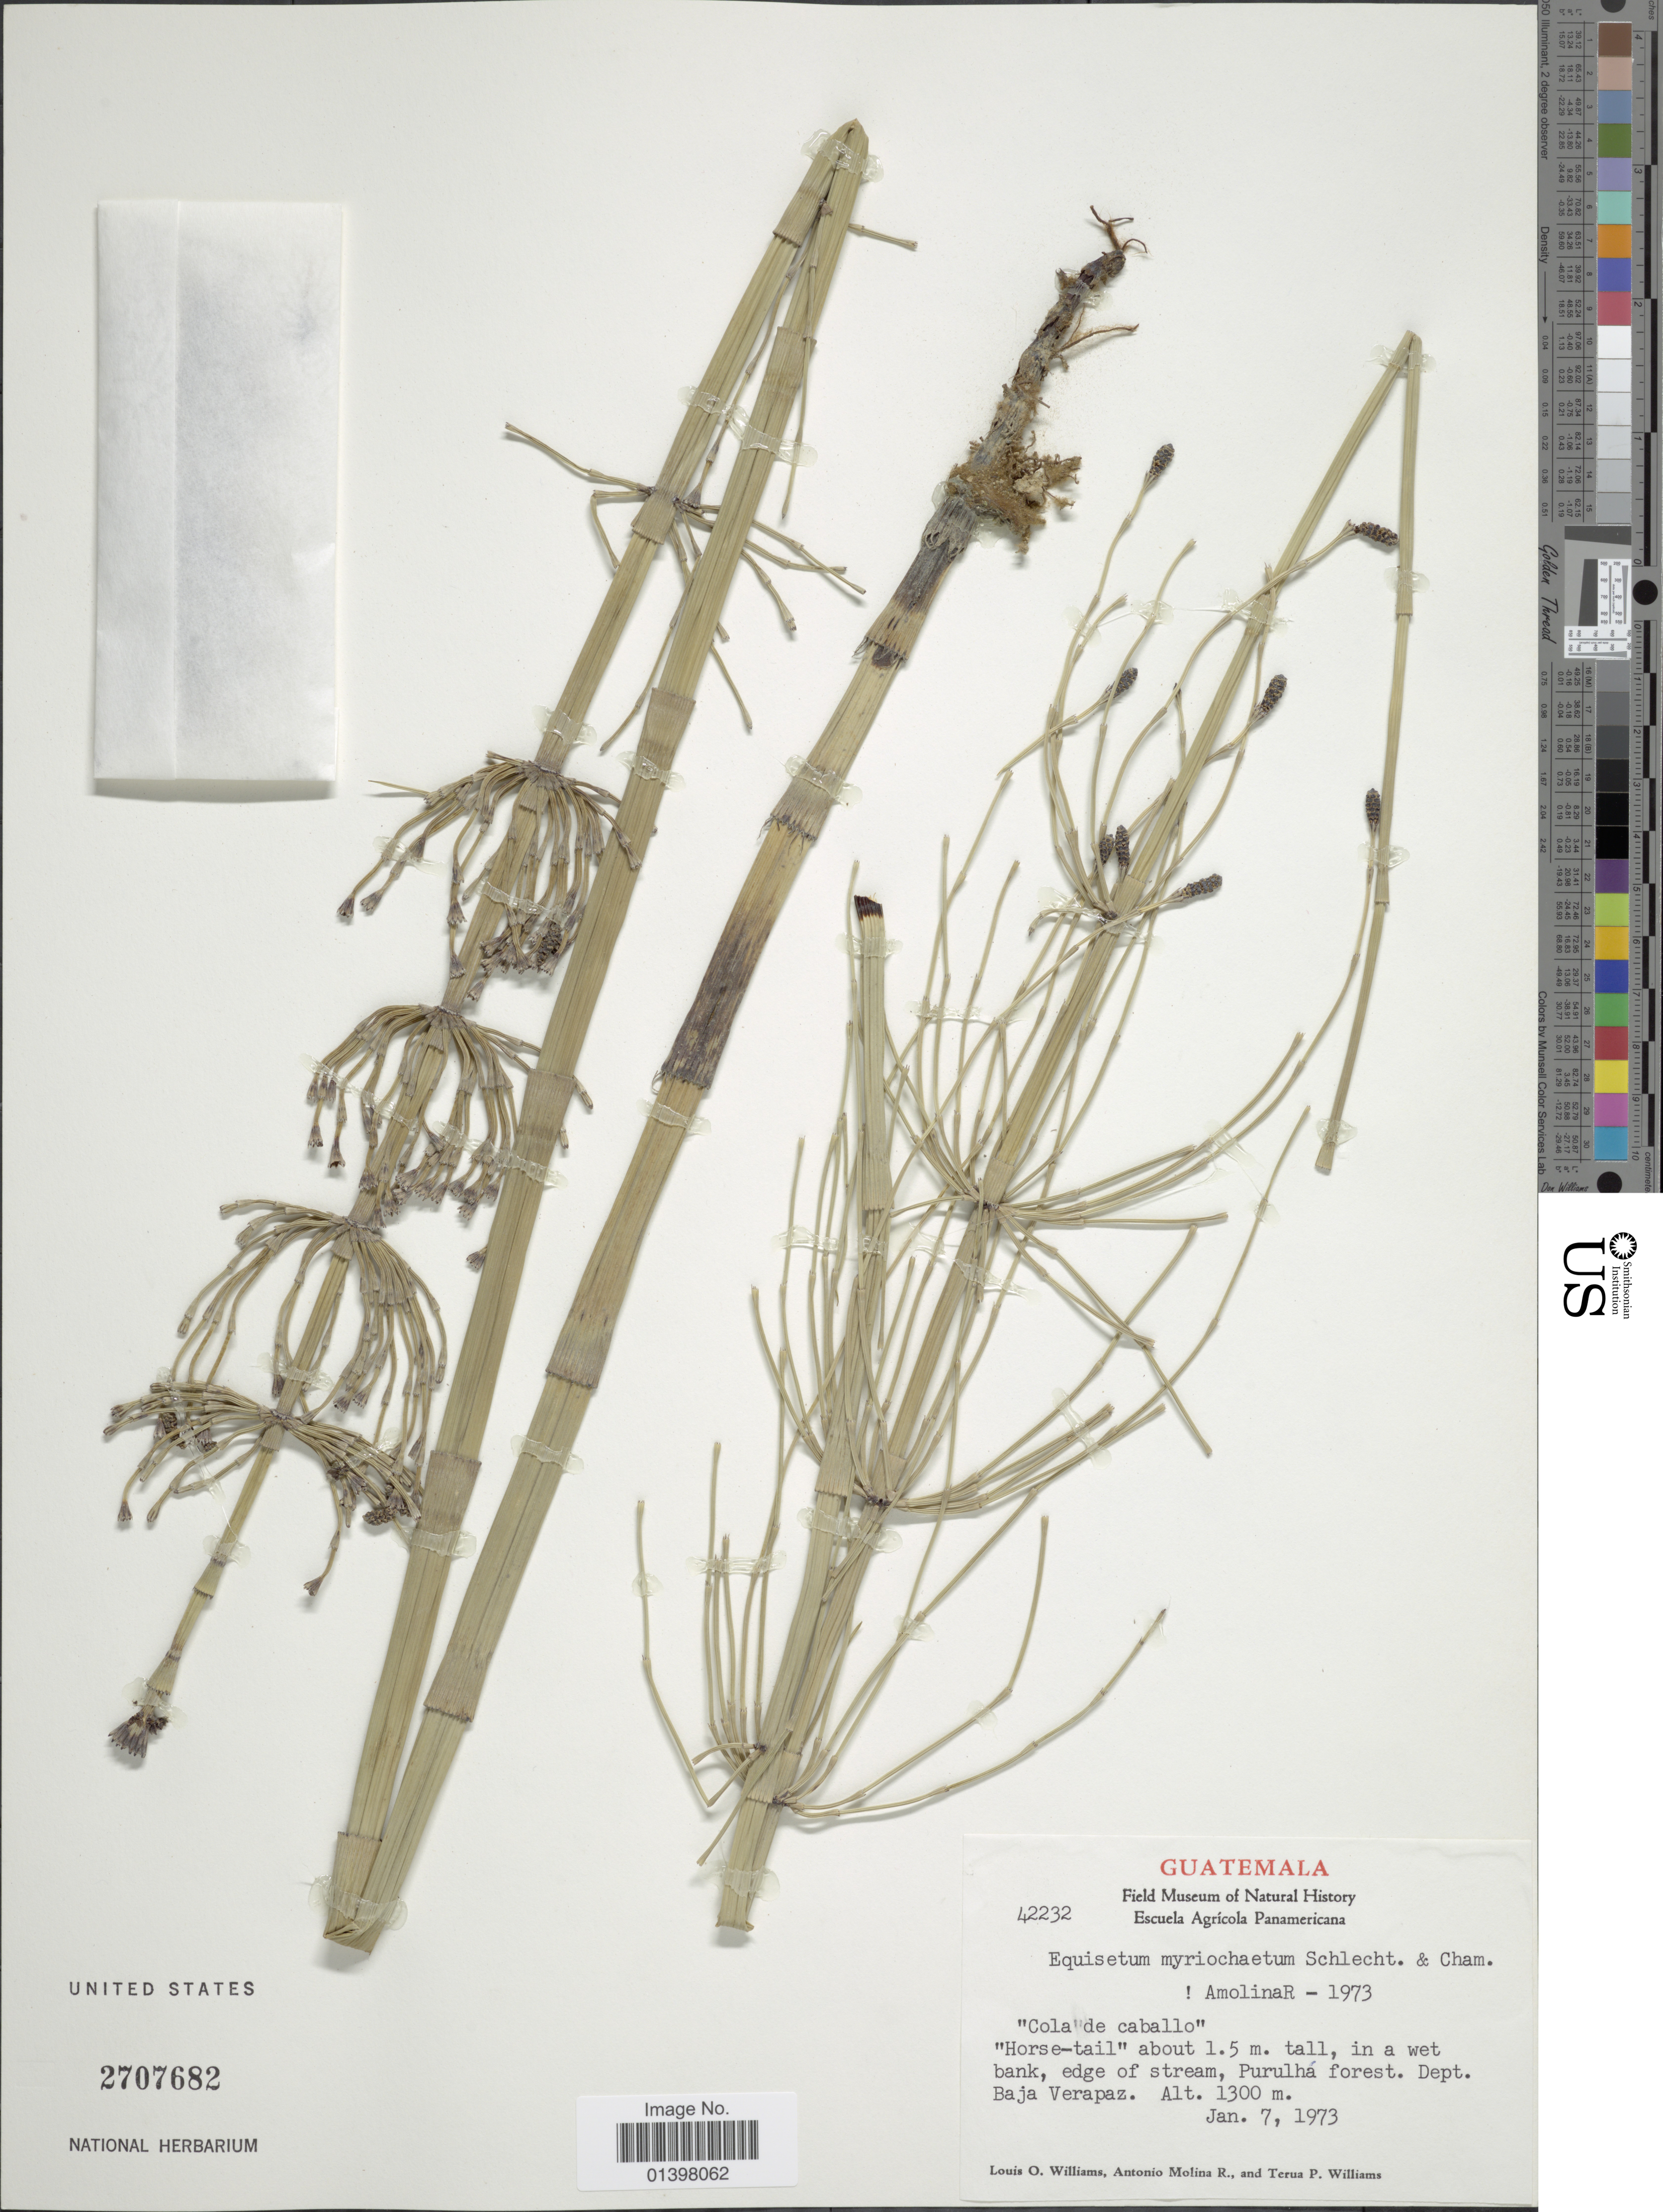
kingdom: Plantae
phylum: Tracheophyta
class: Polypodiopsida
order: Equisetales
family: Equisetaceae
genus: Equisetum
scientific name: Equisetum myriochaetum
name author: Schltdl. & Cham.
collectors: L. O. Williams, A. Molina R. & T. P. Williams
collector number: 42232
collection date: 1973-01-07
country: Guatemala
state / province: Baja Verapaz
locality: In a wet bank, edge of stream, Purulhá forest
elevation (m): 1300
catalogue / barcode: US 2707682